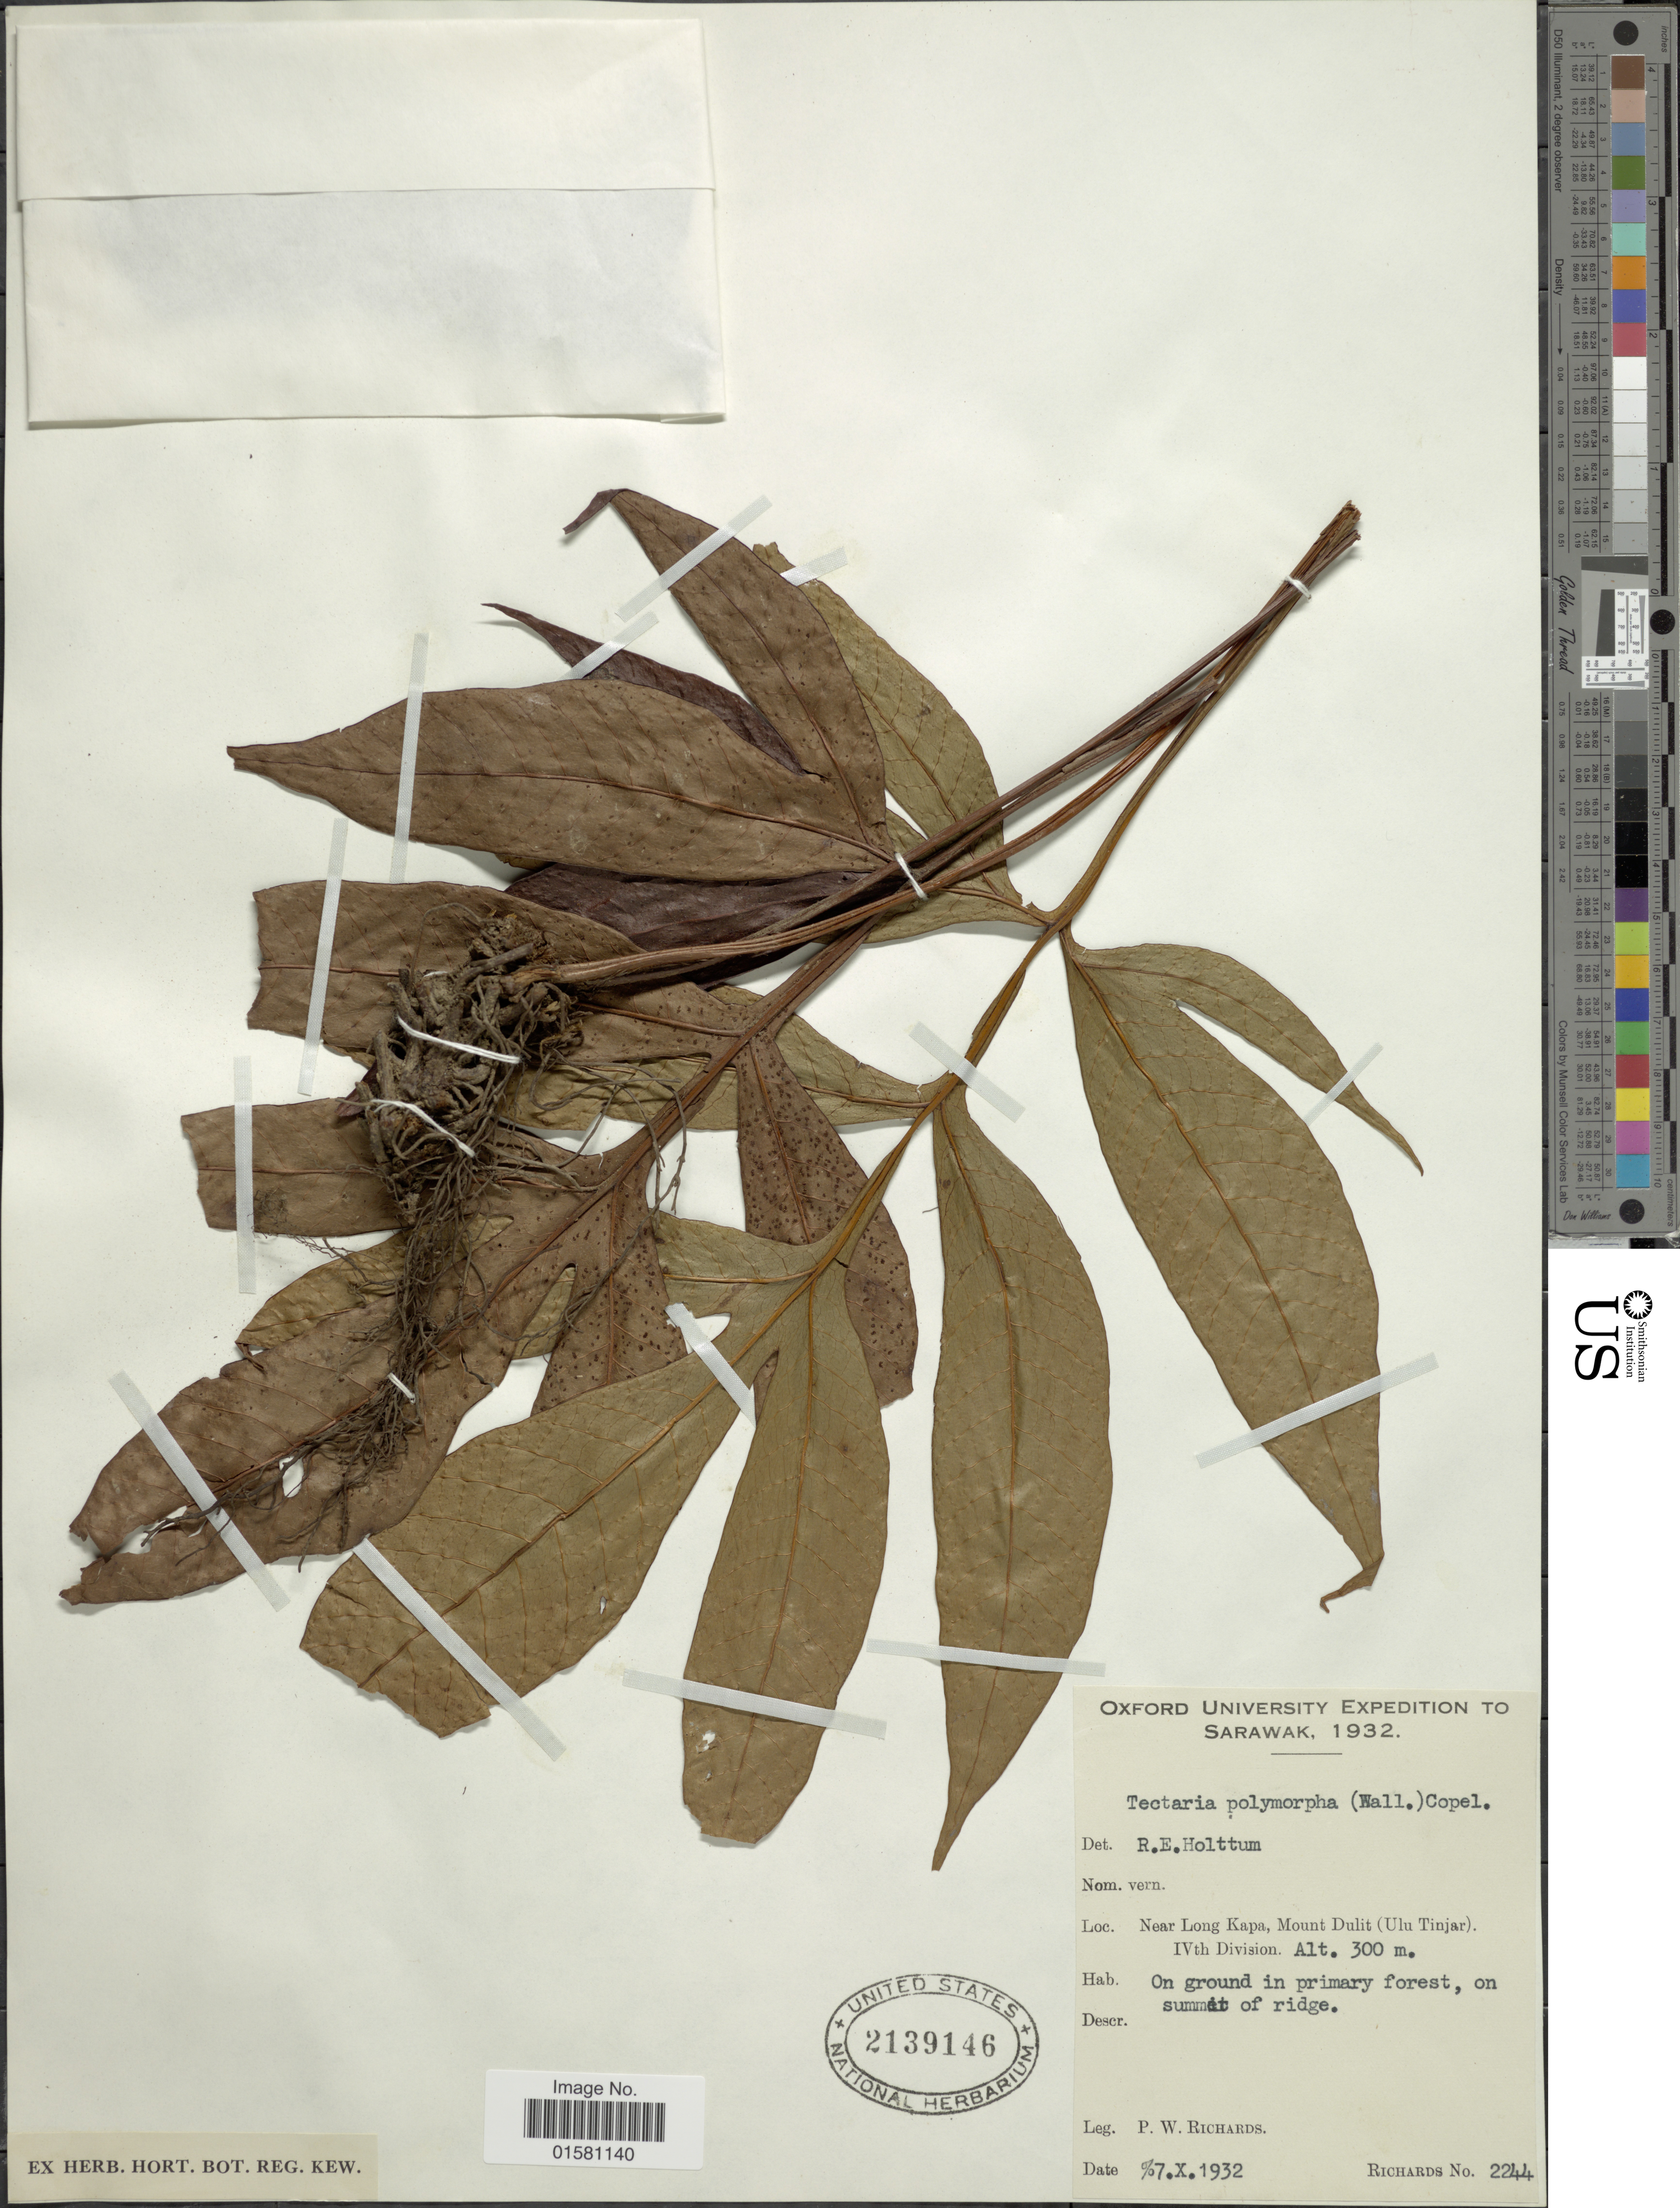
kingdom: Plantae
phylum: Tracheophyta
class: Polypodiopsida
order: Polypodiales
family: Tectariaceae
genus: Tectaria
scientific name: Tectaria polymorpha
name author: (Wall. ex Hook.) Copel.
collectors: P. Richards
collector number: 2244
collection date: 1932-10-07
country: Malaysia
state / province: Sarawak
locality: Near Long kapa, Mount Dulit (Ulu Tinjar) IVth Division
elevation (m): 300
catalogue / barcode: US 2139146